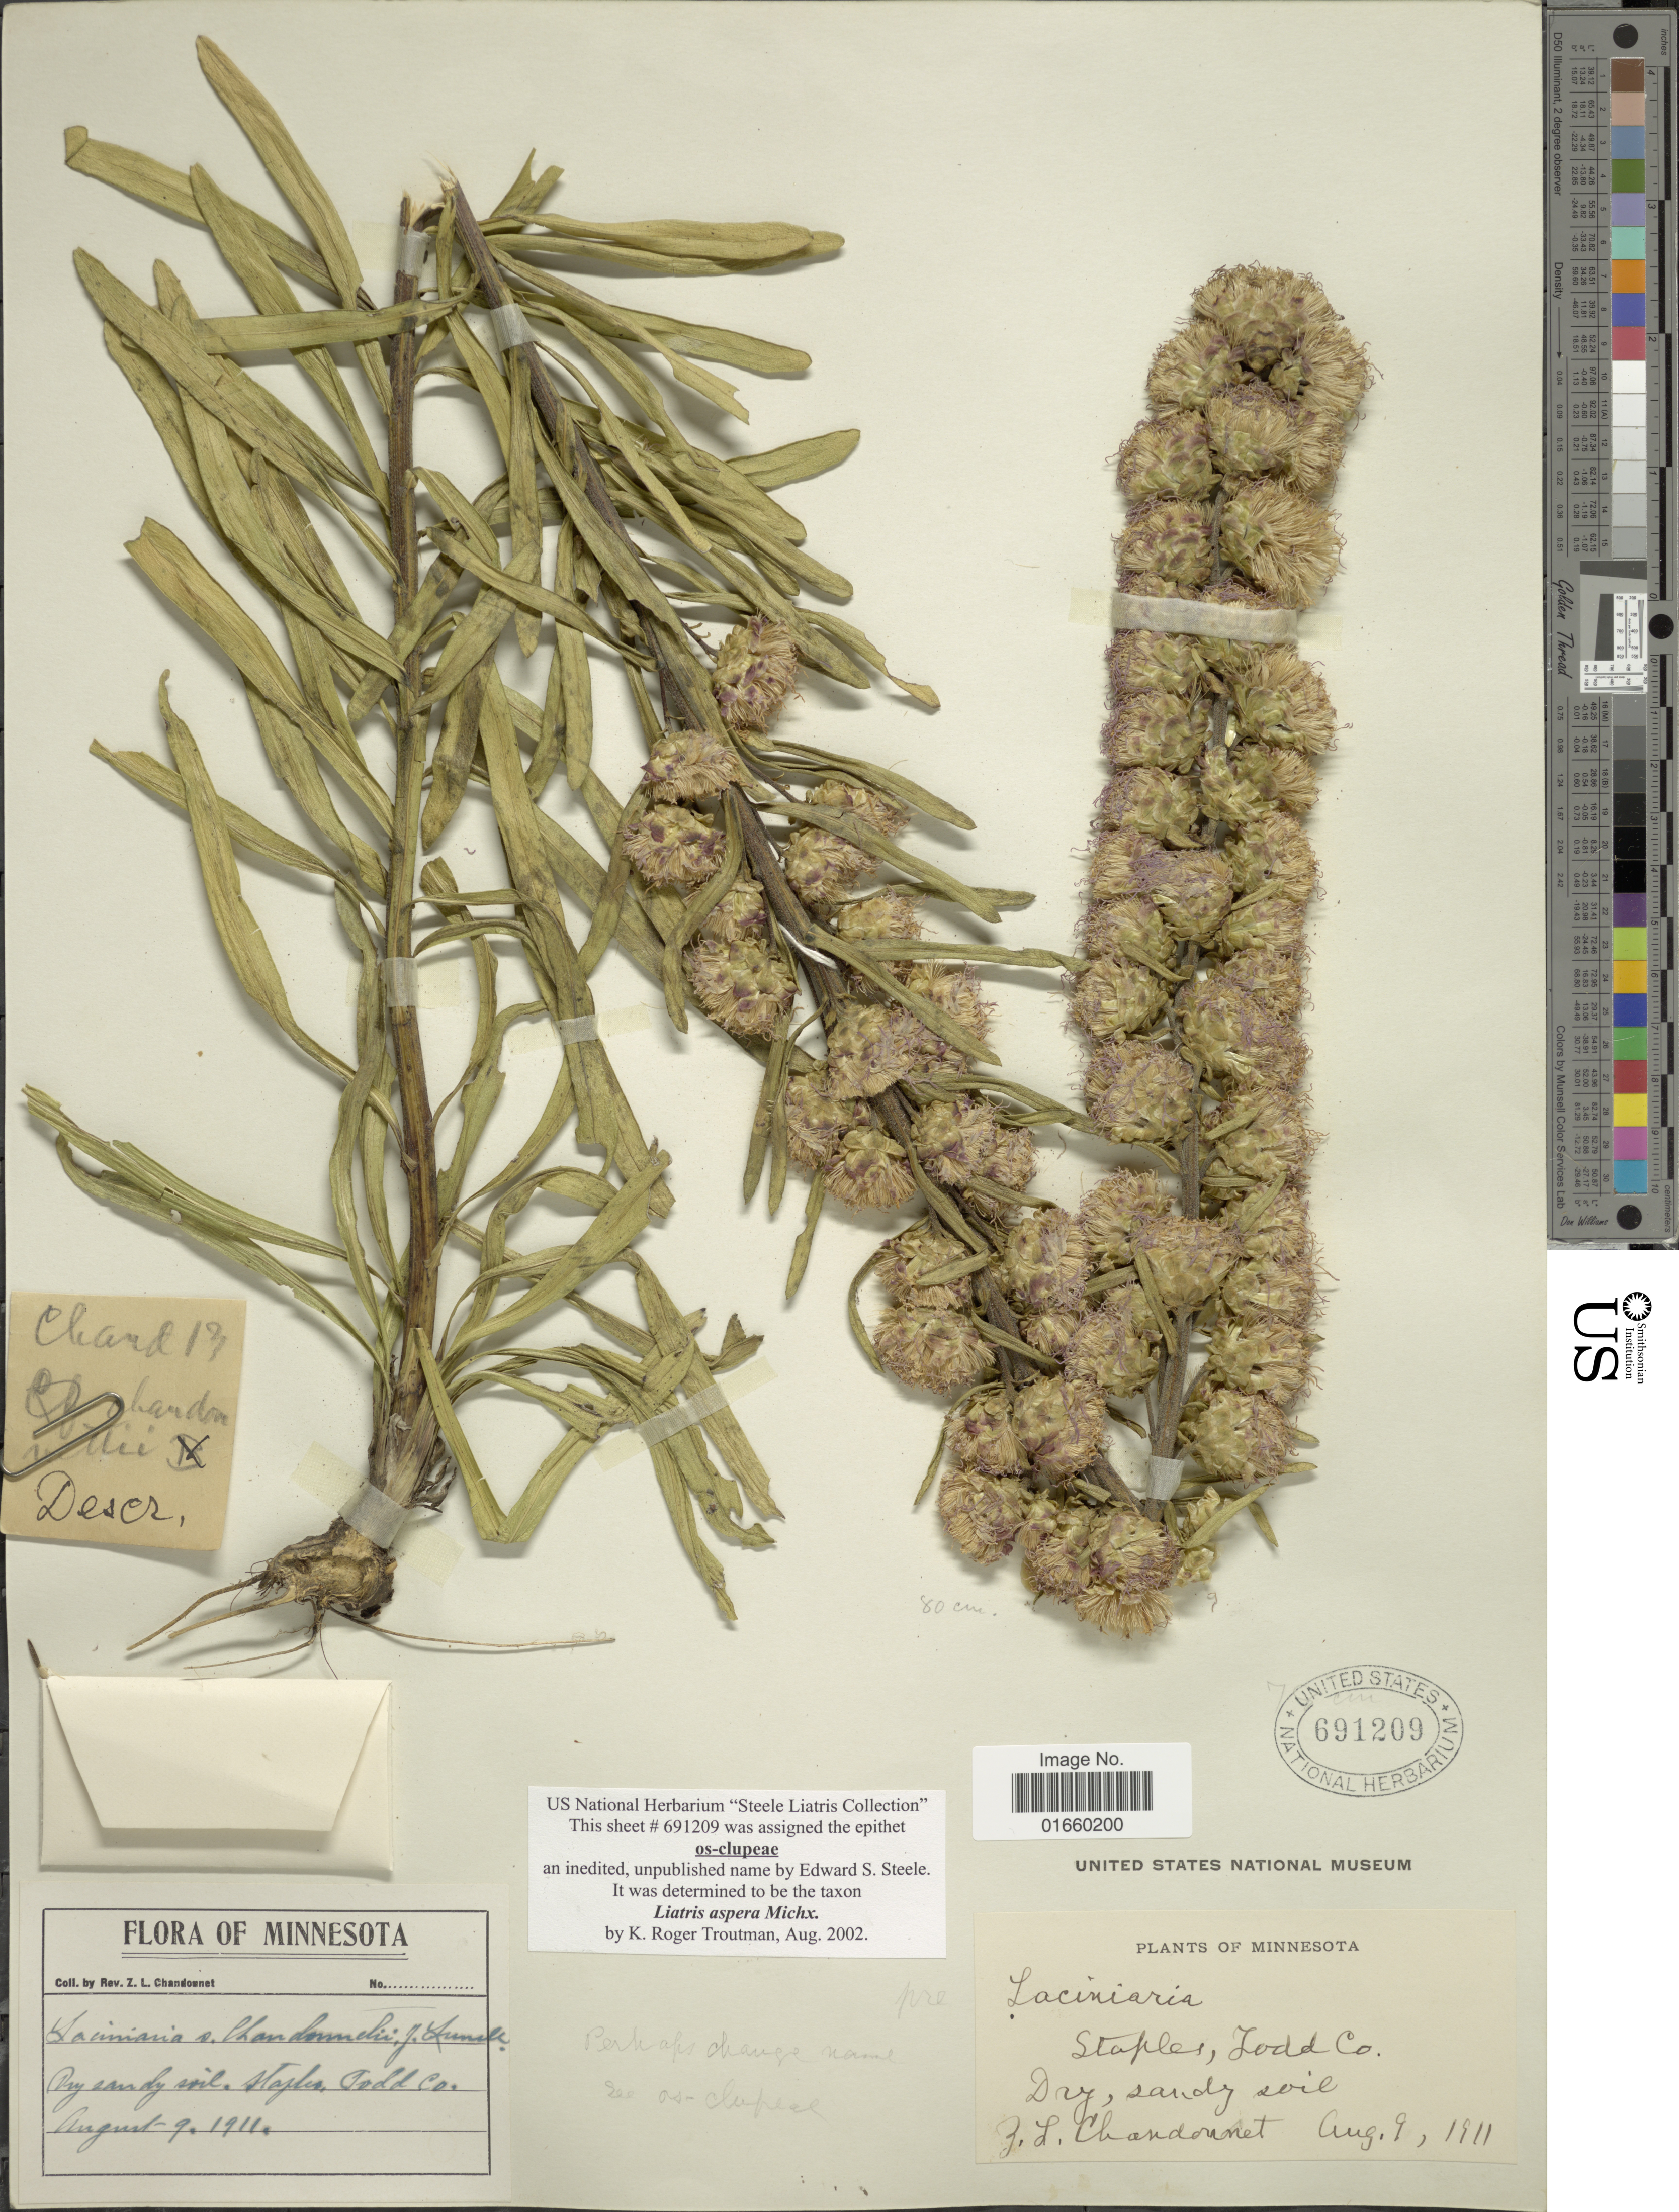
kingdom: Plantae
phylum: Tracheophyta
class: Magnoliopsida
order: Asterales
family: Asteraceae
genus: Liatris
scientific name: Liatris aspera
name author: Michx.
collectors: Z. Chandonnet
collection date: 1911-08-09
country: United States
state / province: Minnesota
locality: Staples, Todd Co. Dry, sandy soil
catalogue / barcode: US 691209